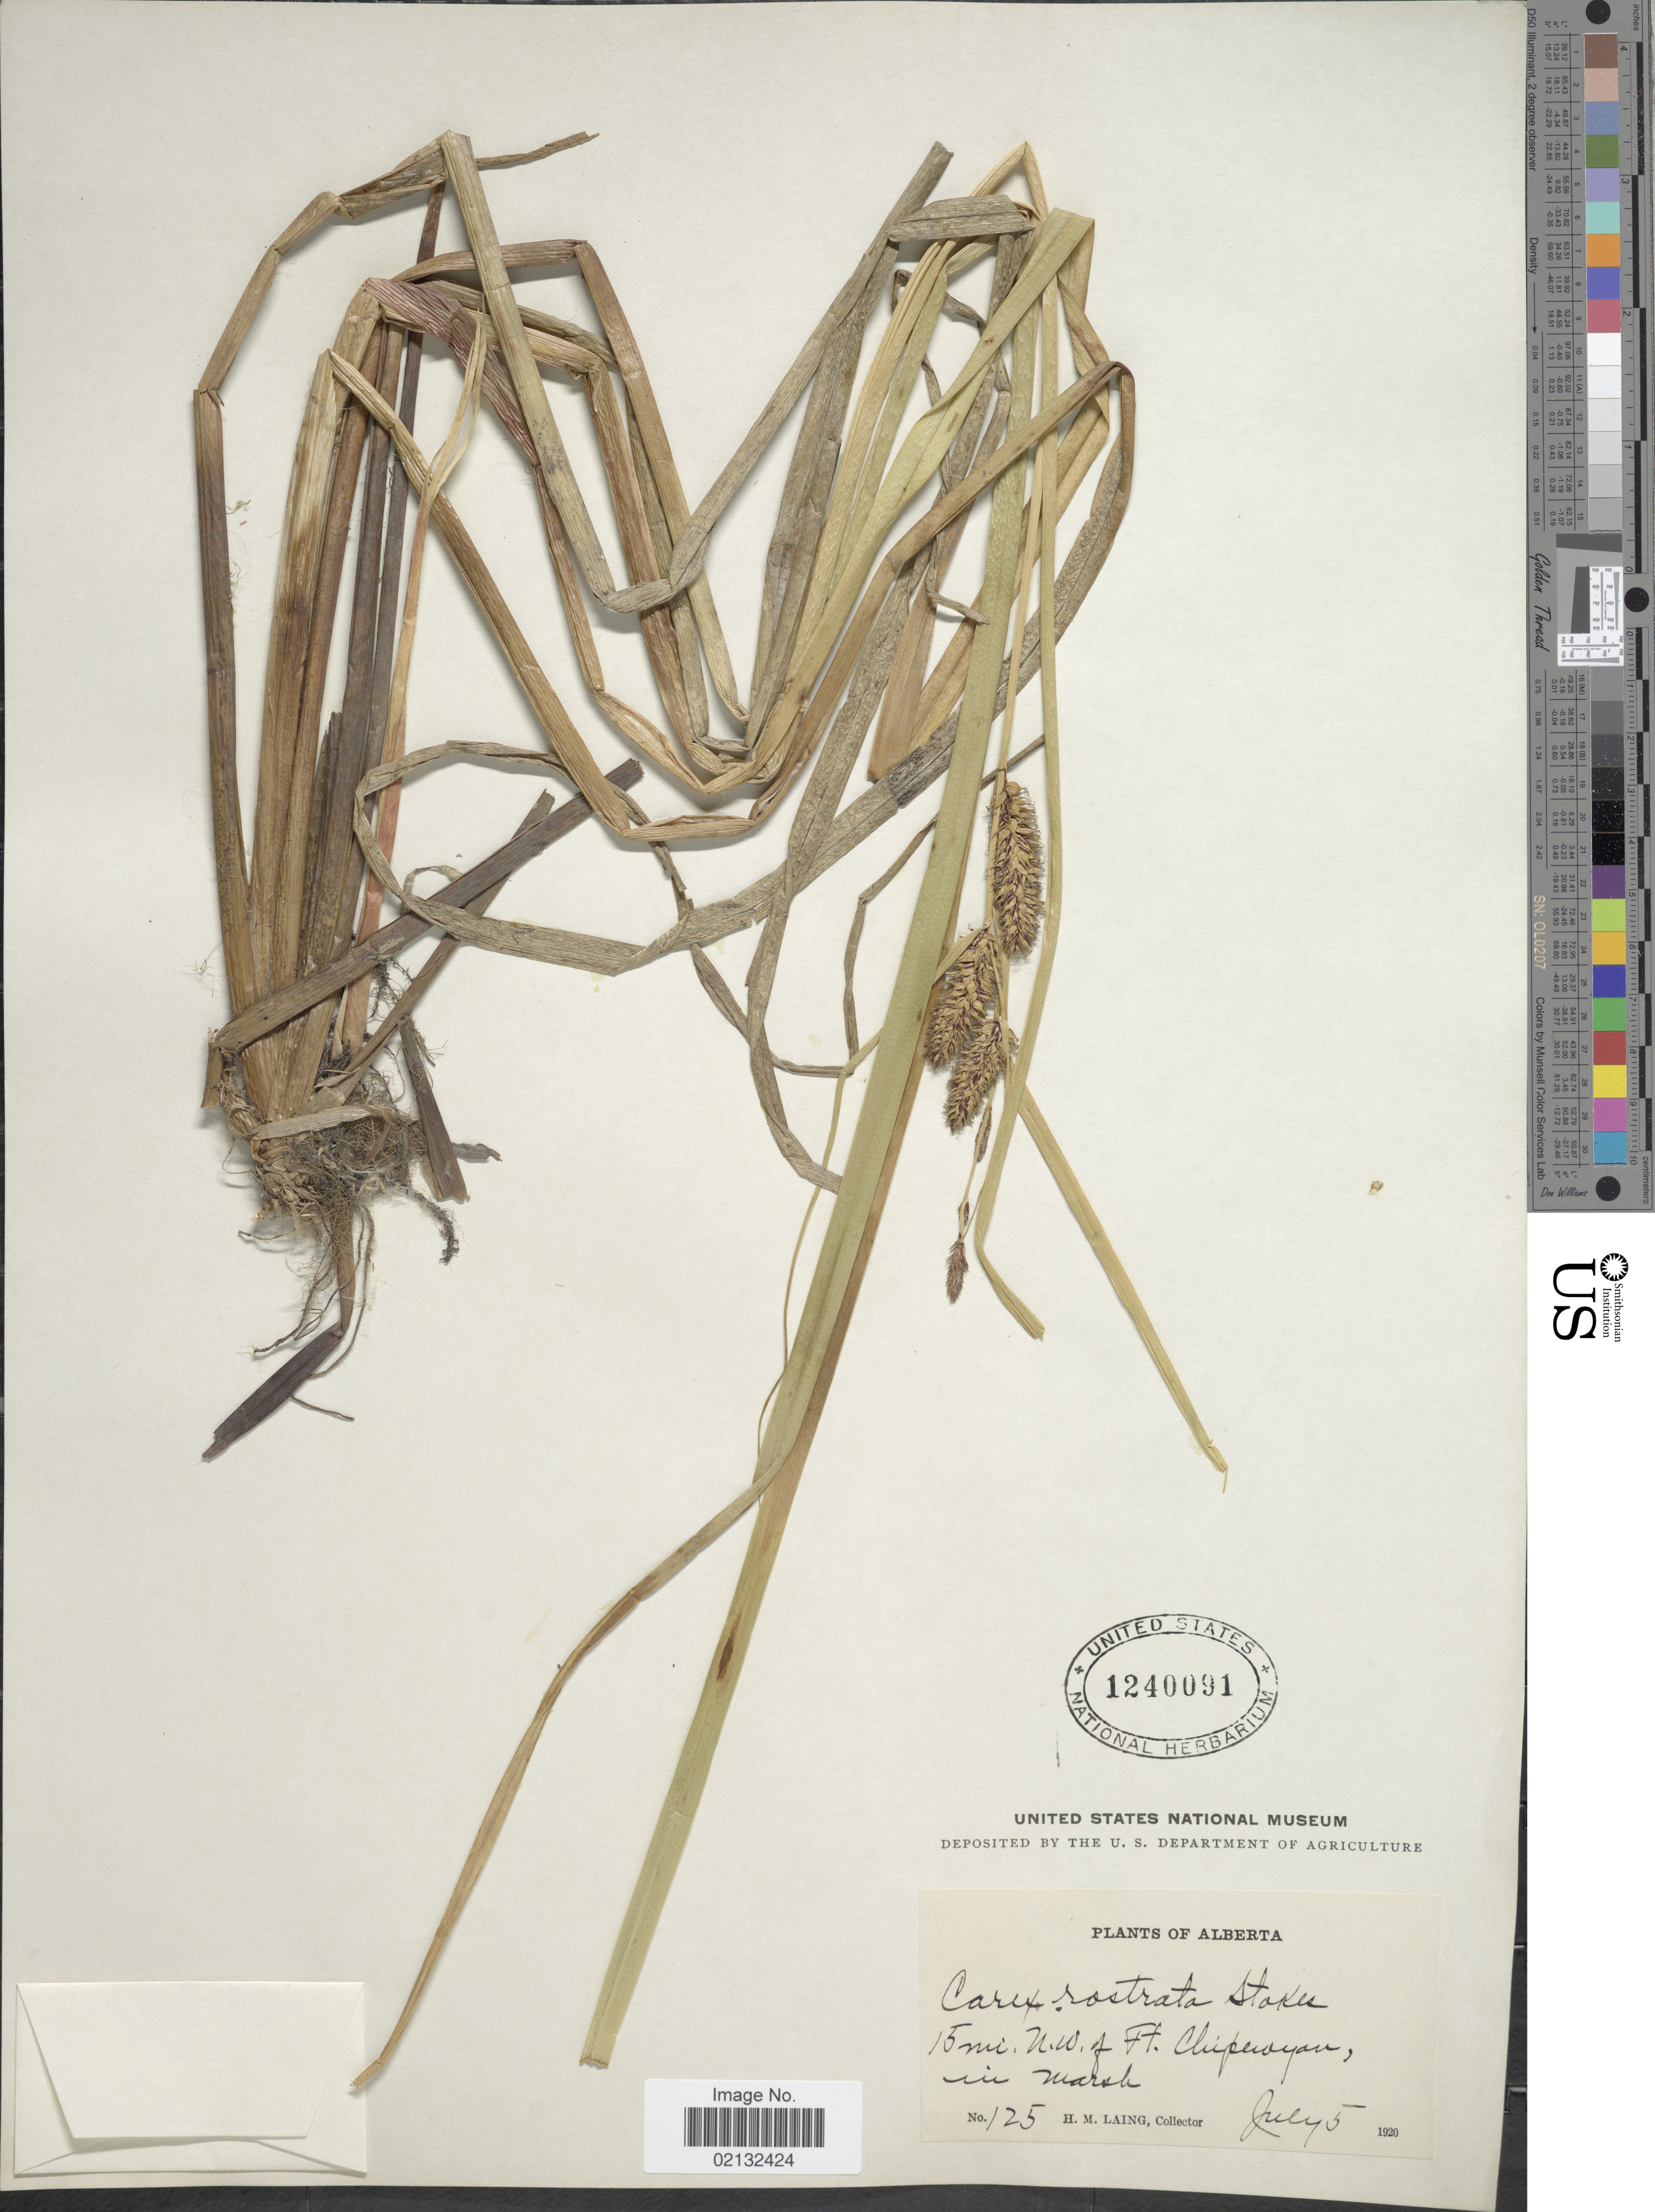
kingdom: Plantae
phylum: Tracheophyta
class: Liliopsida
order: Poales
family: Cyperaceae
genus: Carex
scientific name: Carex rostrata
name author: Stokes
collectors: H. Laing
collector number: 125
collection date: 1920-07-05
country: Canada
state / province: Alberta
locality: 15 mi. N. W. of Ft. Chipewyan, in marsh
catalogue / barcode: US 1240091